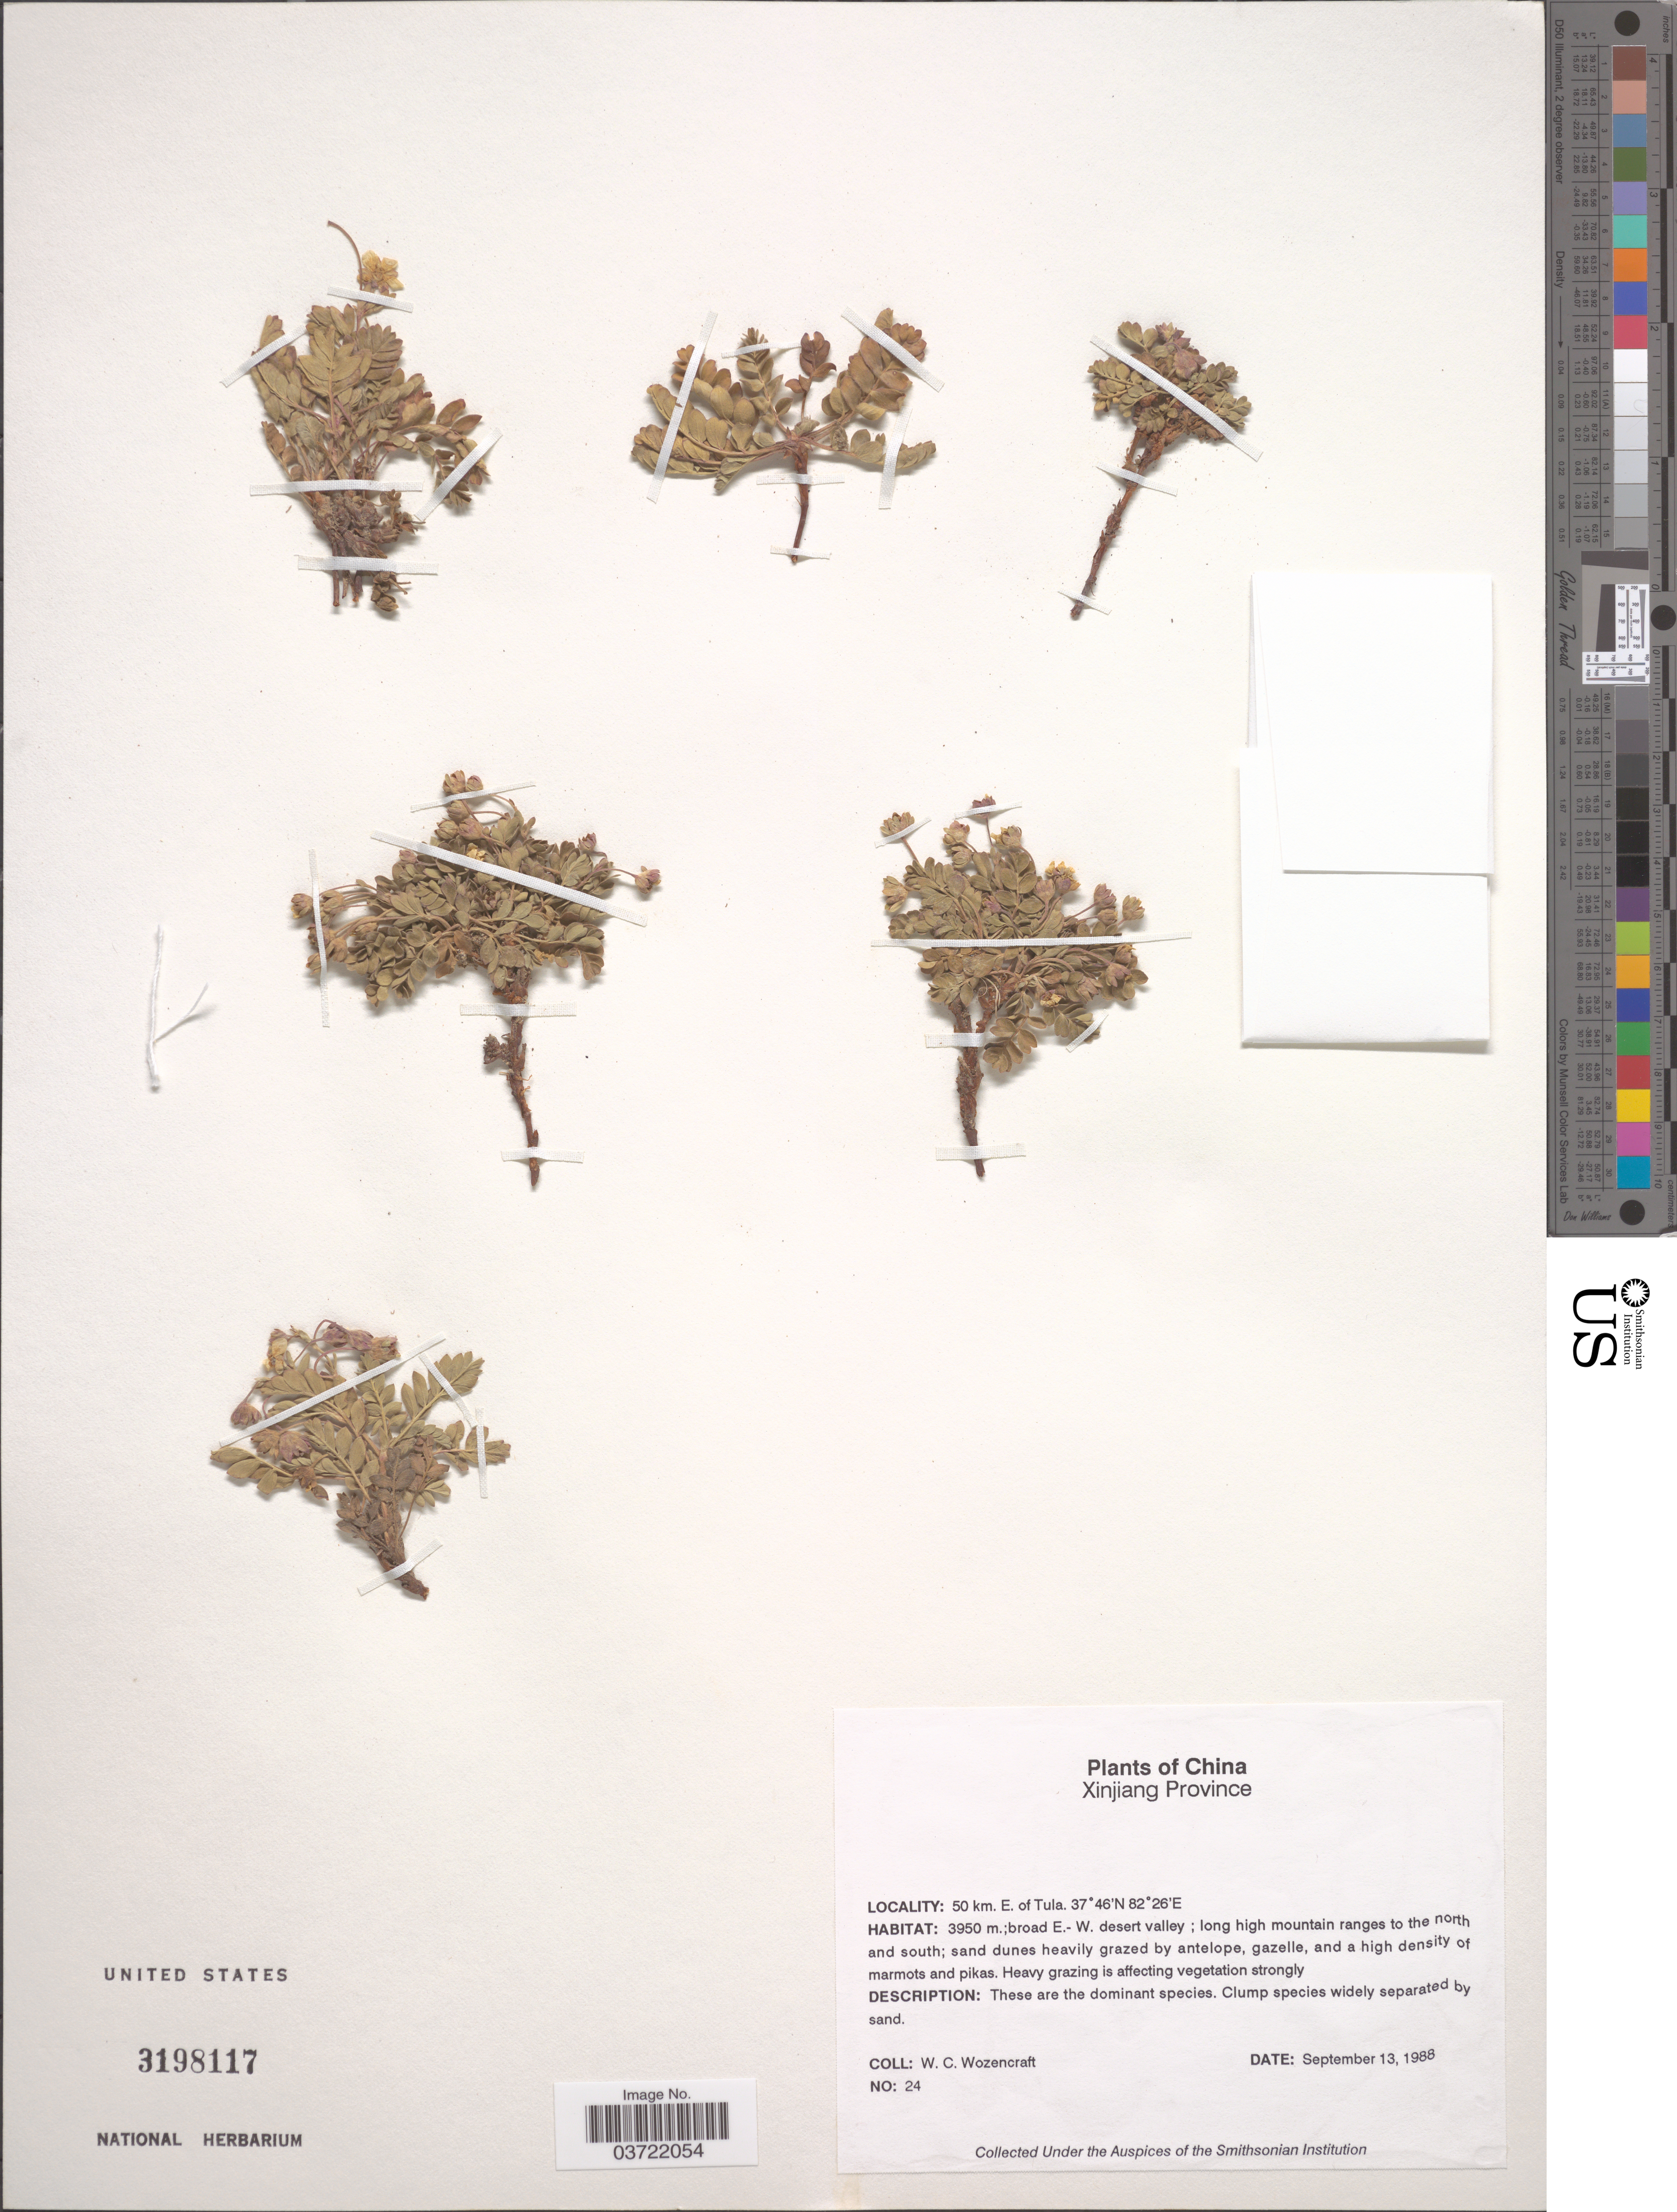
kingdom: Plantae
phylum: Tracheophyta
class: Liliopsida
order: Poales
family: Juncaceae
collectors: W. Wozencraft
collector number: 24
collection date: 1988-09-13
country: China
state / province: Xinjiang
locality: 50 km. E. of Tula.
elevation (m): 3950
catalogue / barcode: US 3198117